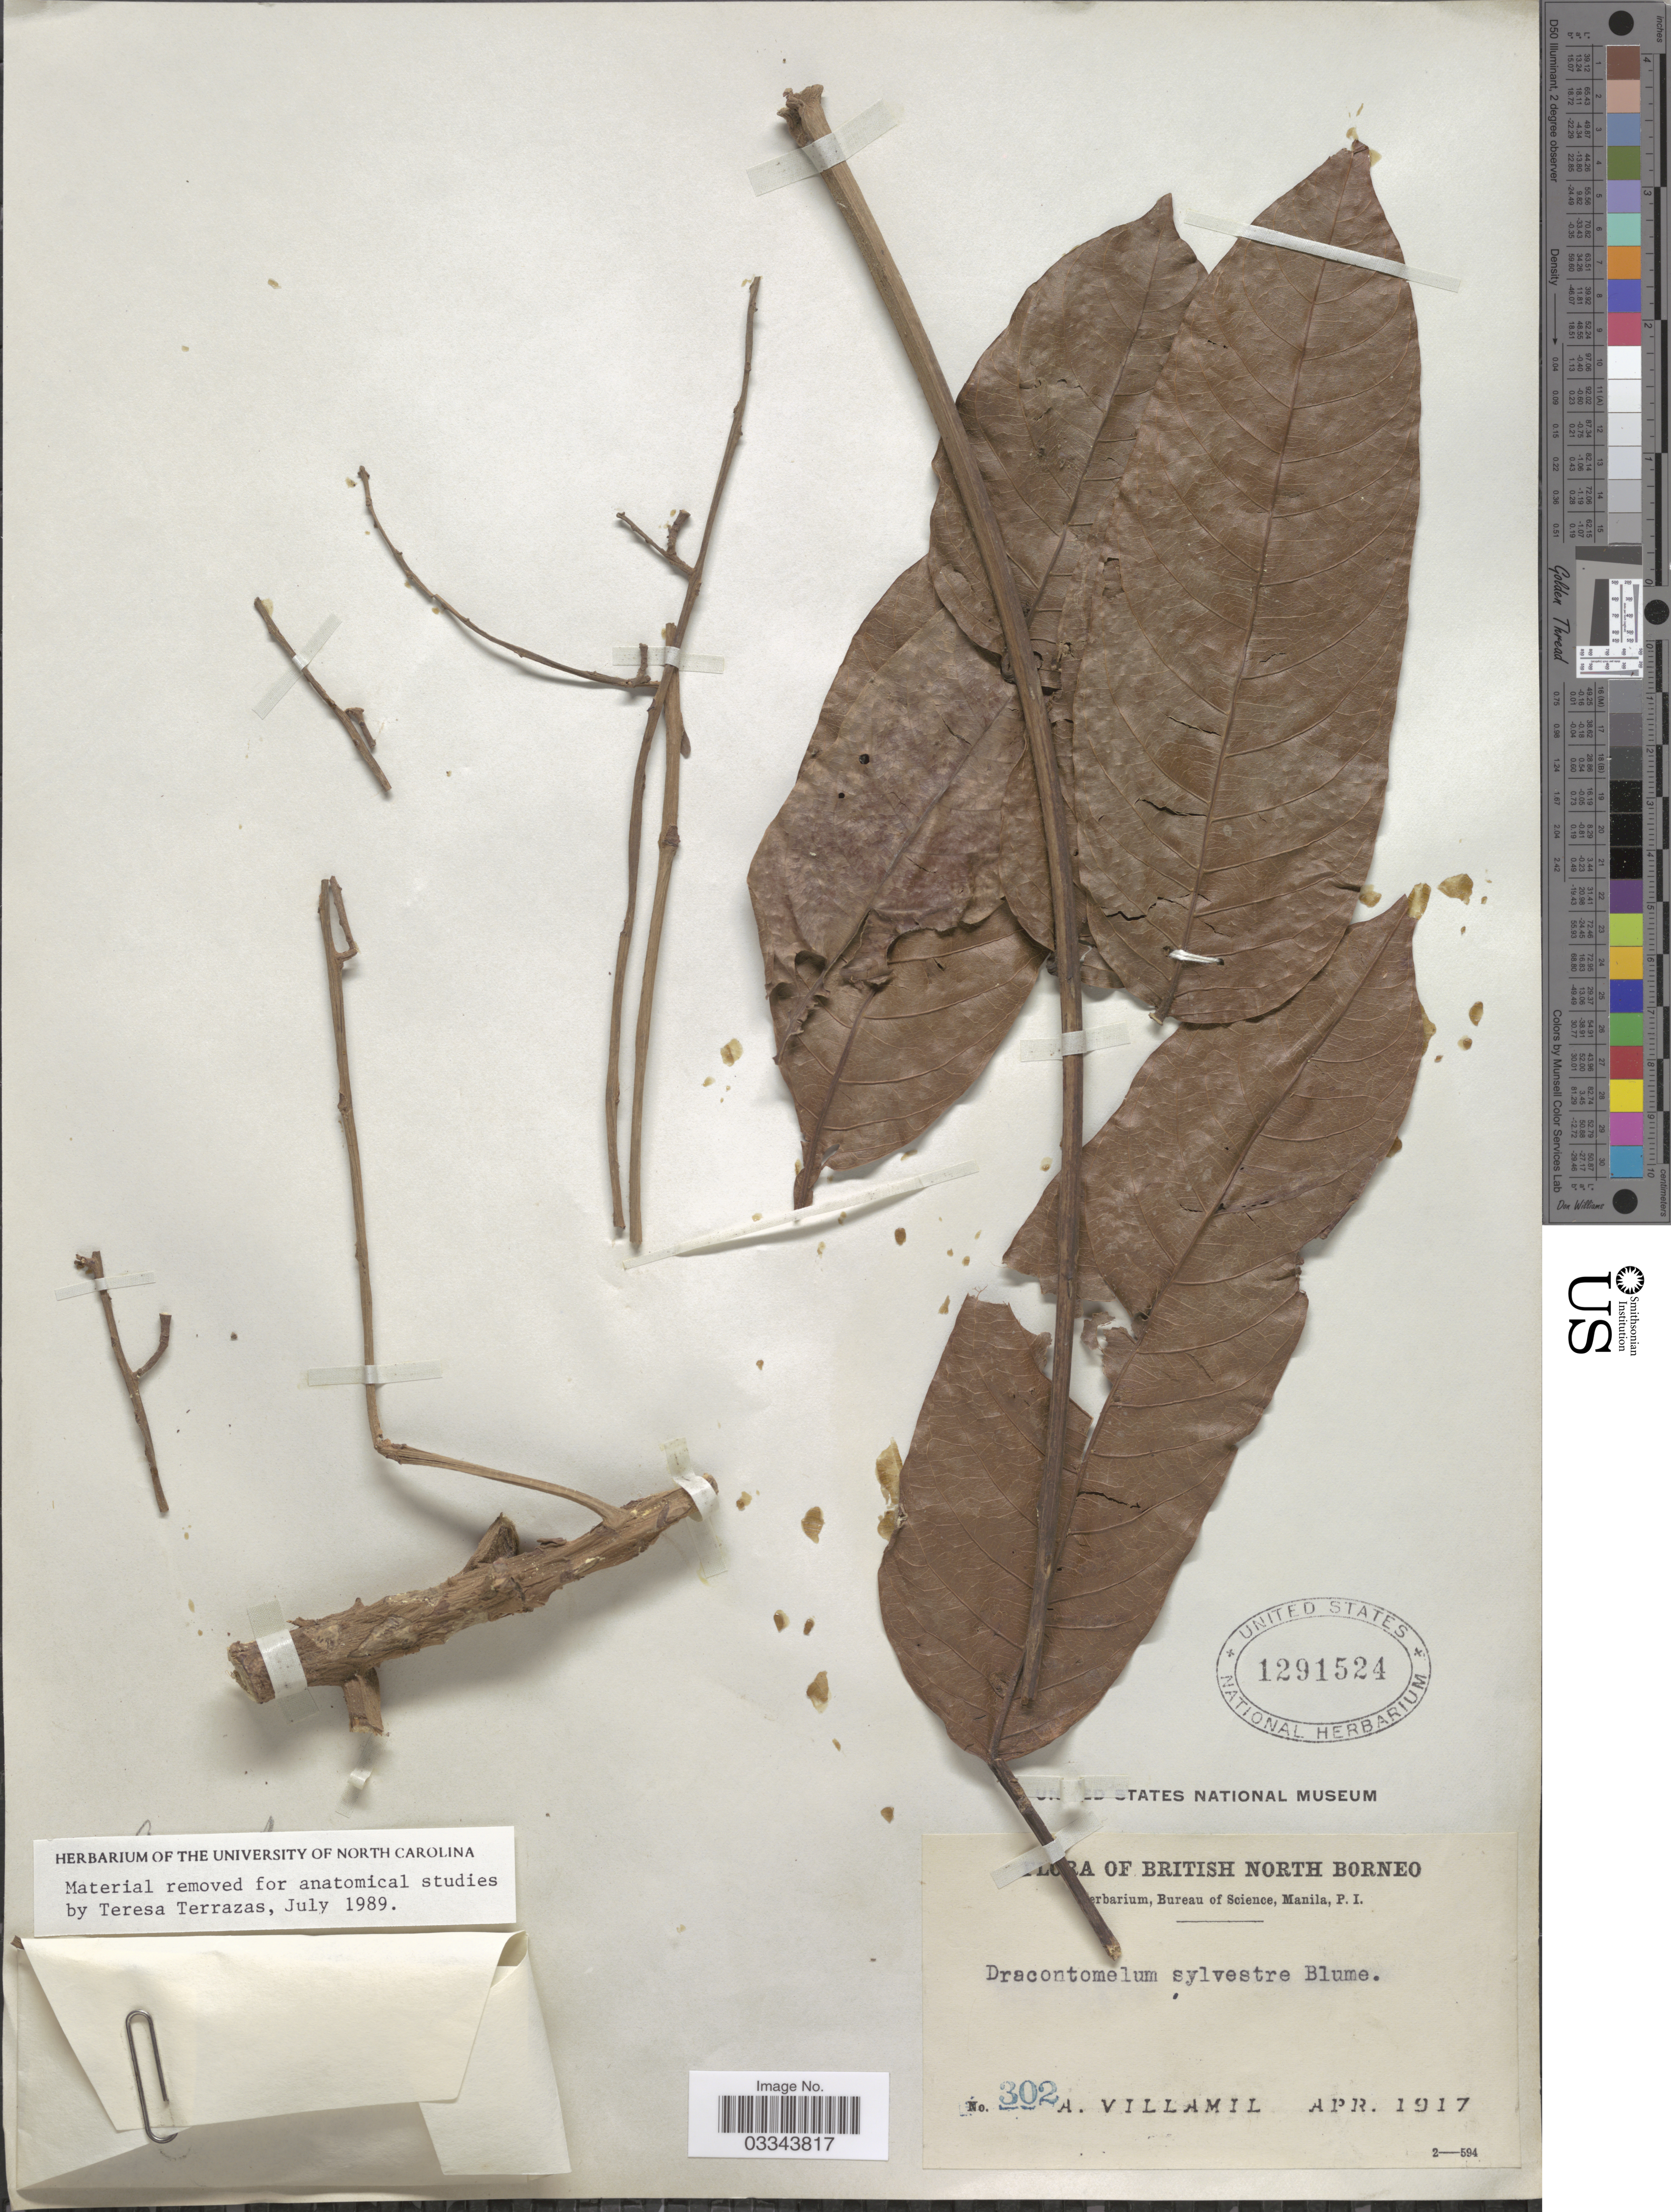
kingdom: Plantae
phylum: Tracheophyta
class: Magnoliopsida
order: Sapindales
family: Anacardiaceae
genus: Dracontomelon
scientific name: Dracontomelon sylvestre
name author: Blume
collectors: A. Villamil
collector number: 302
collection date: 1917-04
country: Malaysia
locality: British North Borneo.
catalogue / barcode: US 1291524